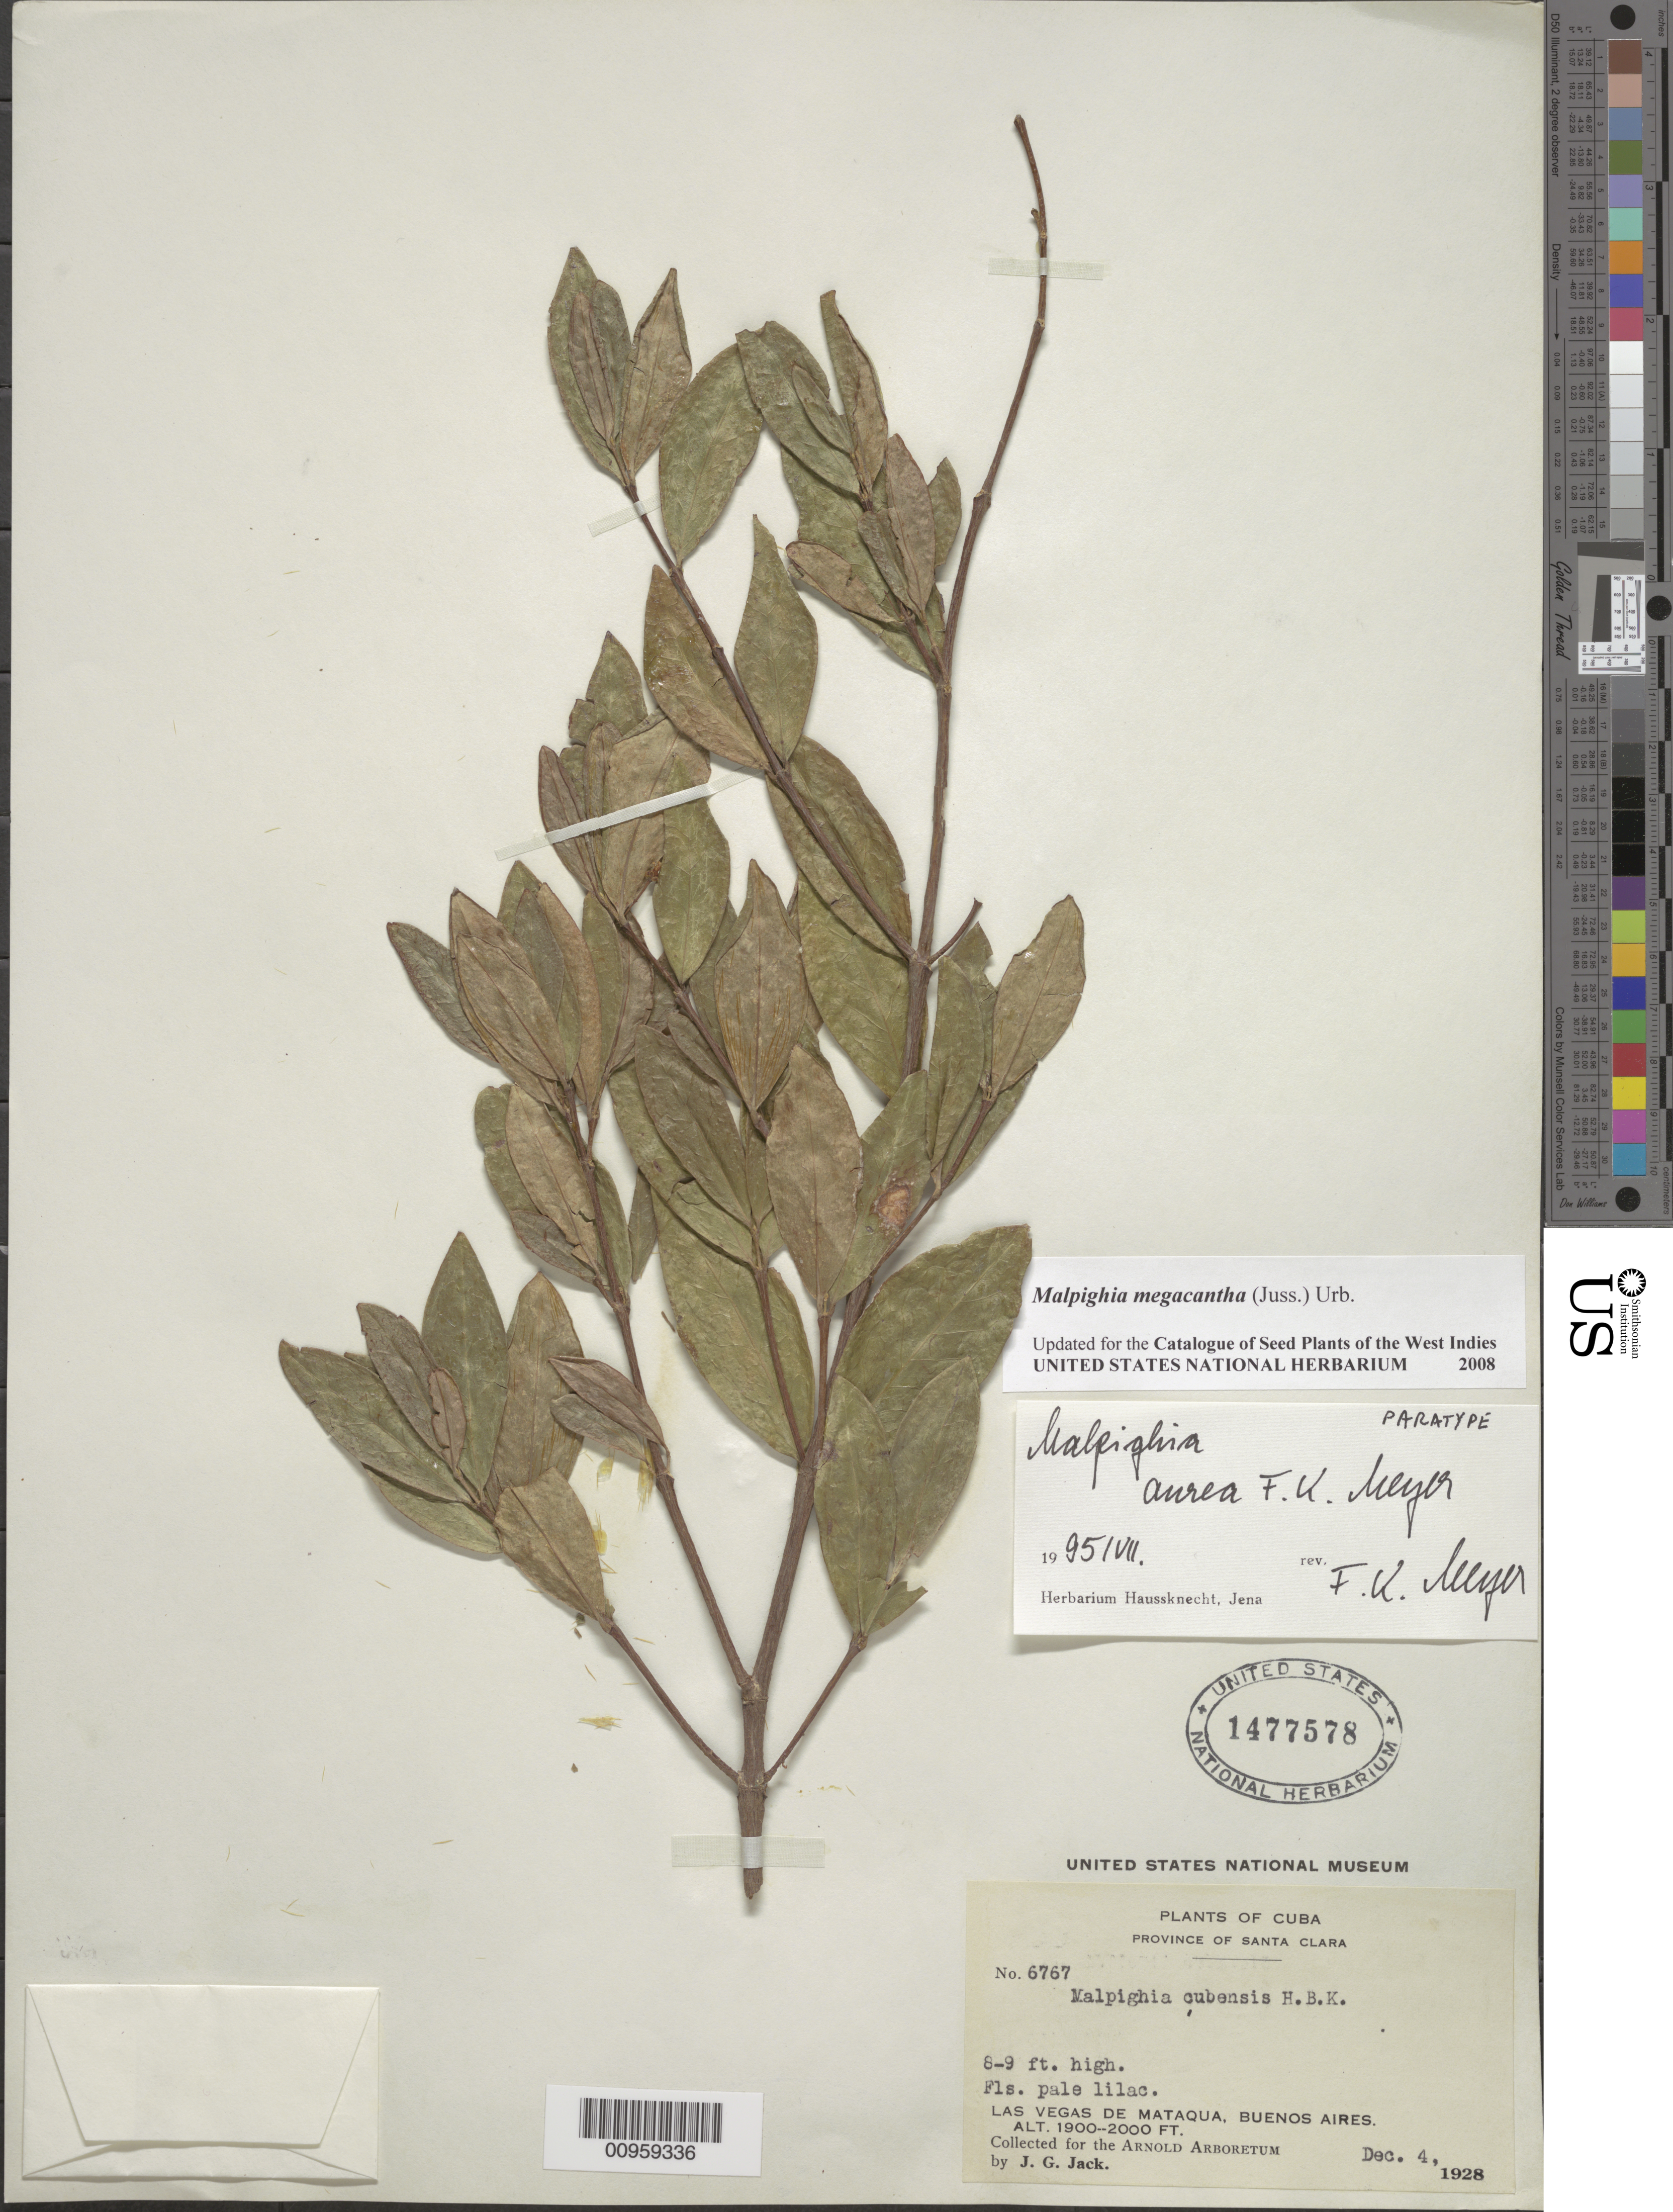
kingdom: Plantae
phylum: Tracheophyta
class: Magnoliopsida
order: Malpighiales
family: Malpighiaceae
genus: Malpighia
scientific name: Malpighia megacantha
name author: (A. Juss.) Urb.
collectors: J. G. Jack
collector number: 6767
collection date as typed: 04 Dec 1928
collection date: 1928-12-04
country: Cuba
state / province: Las Villas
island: Cuba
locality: Las Vegas de Mataqua, Buenos Aires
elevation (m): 579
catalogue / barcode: US 1477578